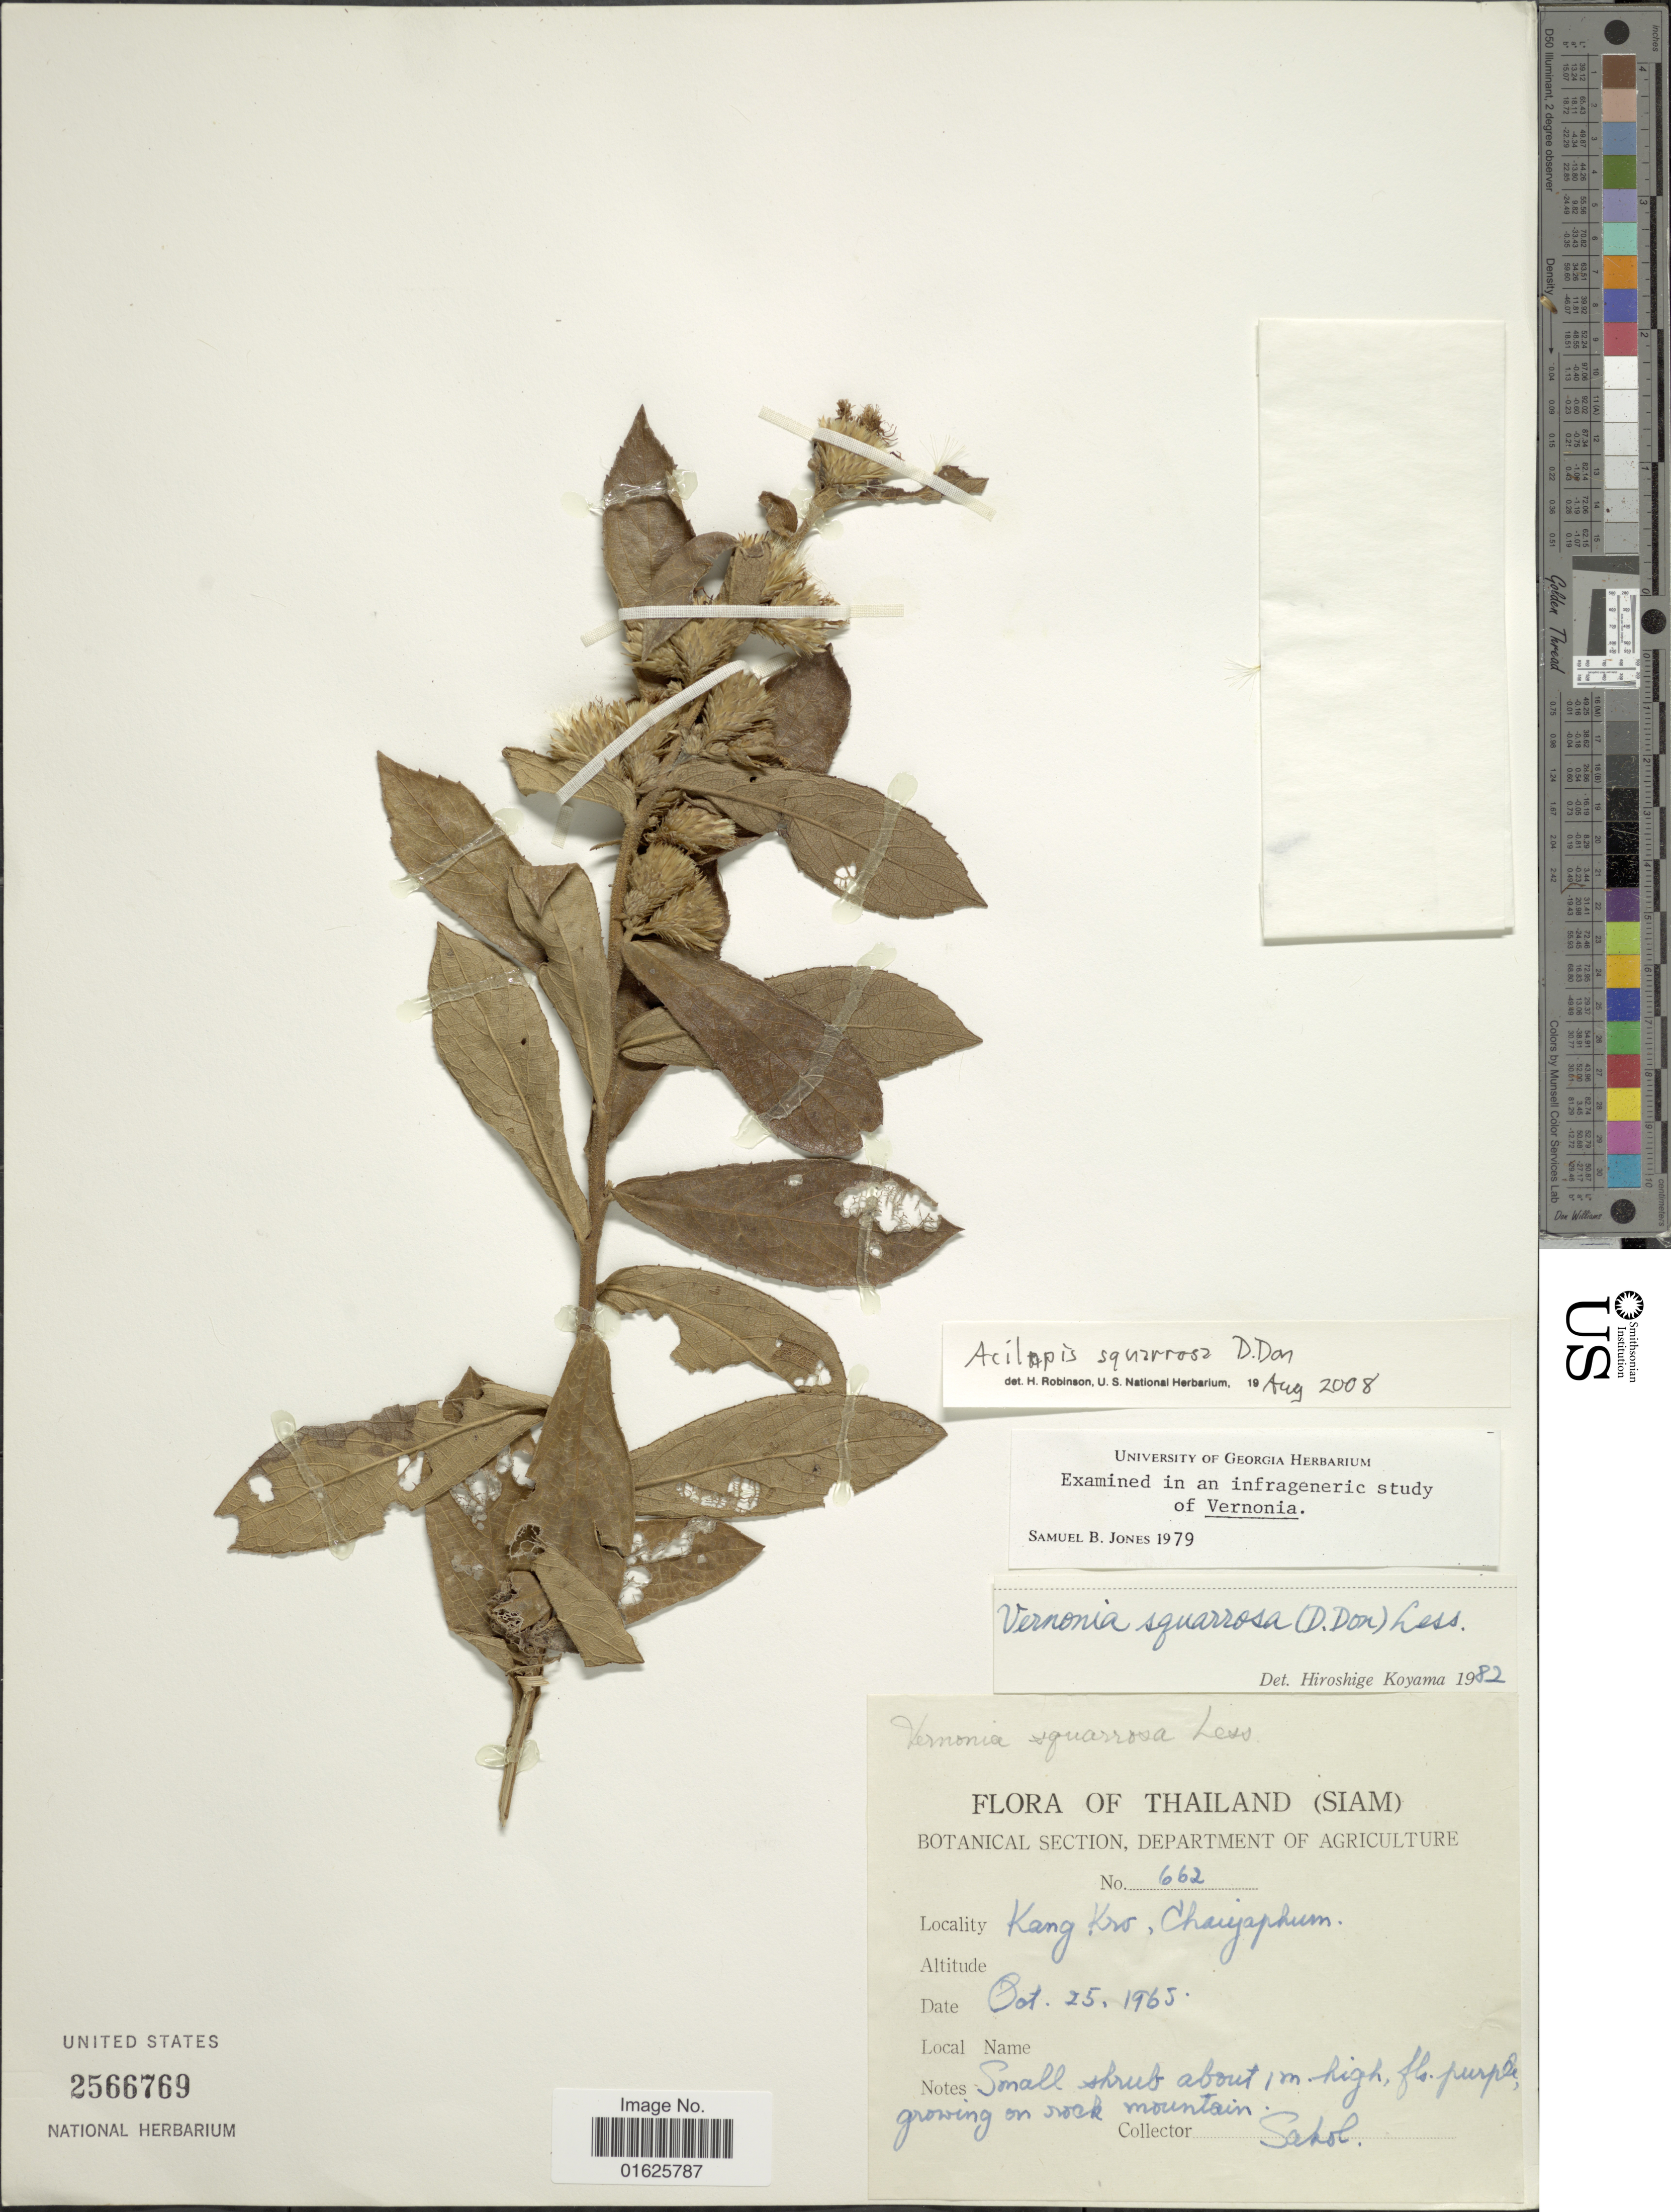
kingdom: Plantae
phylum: Tracheophyta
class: Magnoliopsida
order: Asterales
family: Asteraceae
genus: Acilepis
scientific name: Acilepis squarrosa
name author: D. Don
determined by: Robinson, H. E., (US), Smithsonian Institution - National Museum of Natural History (UNITED STATES)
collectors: Sakol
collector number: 662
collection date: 1965-10-25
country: Thailand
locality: (Siam), Kang Kro, Chayaphum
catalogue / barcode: US 2566769